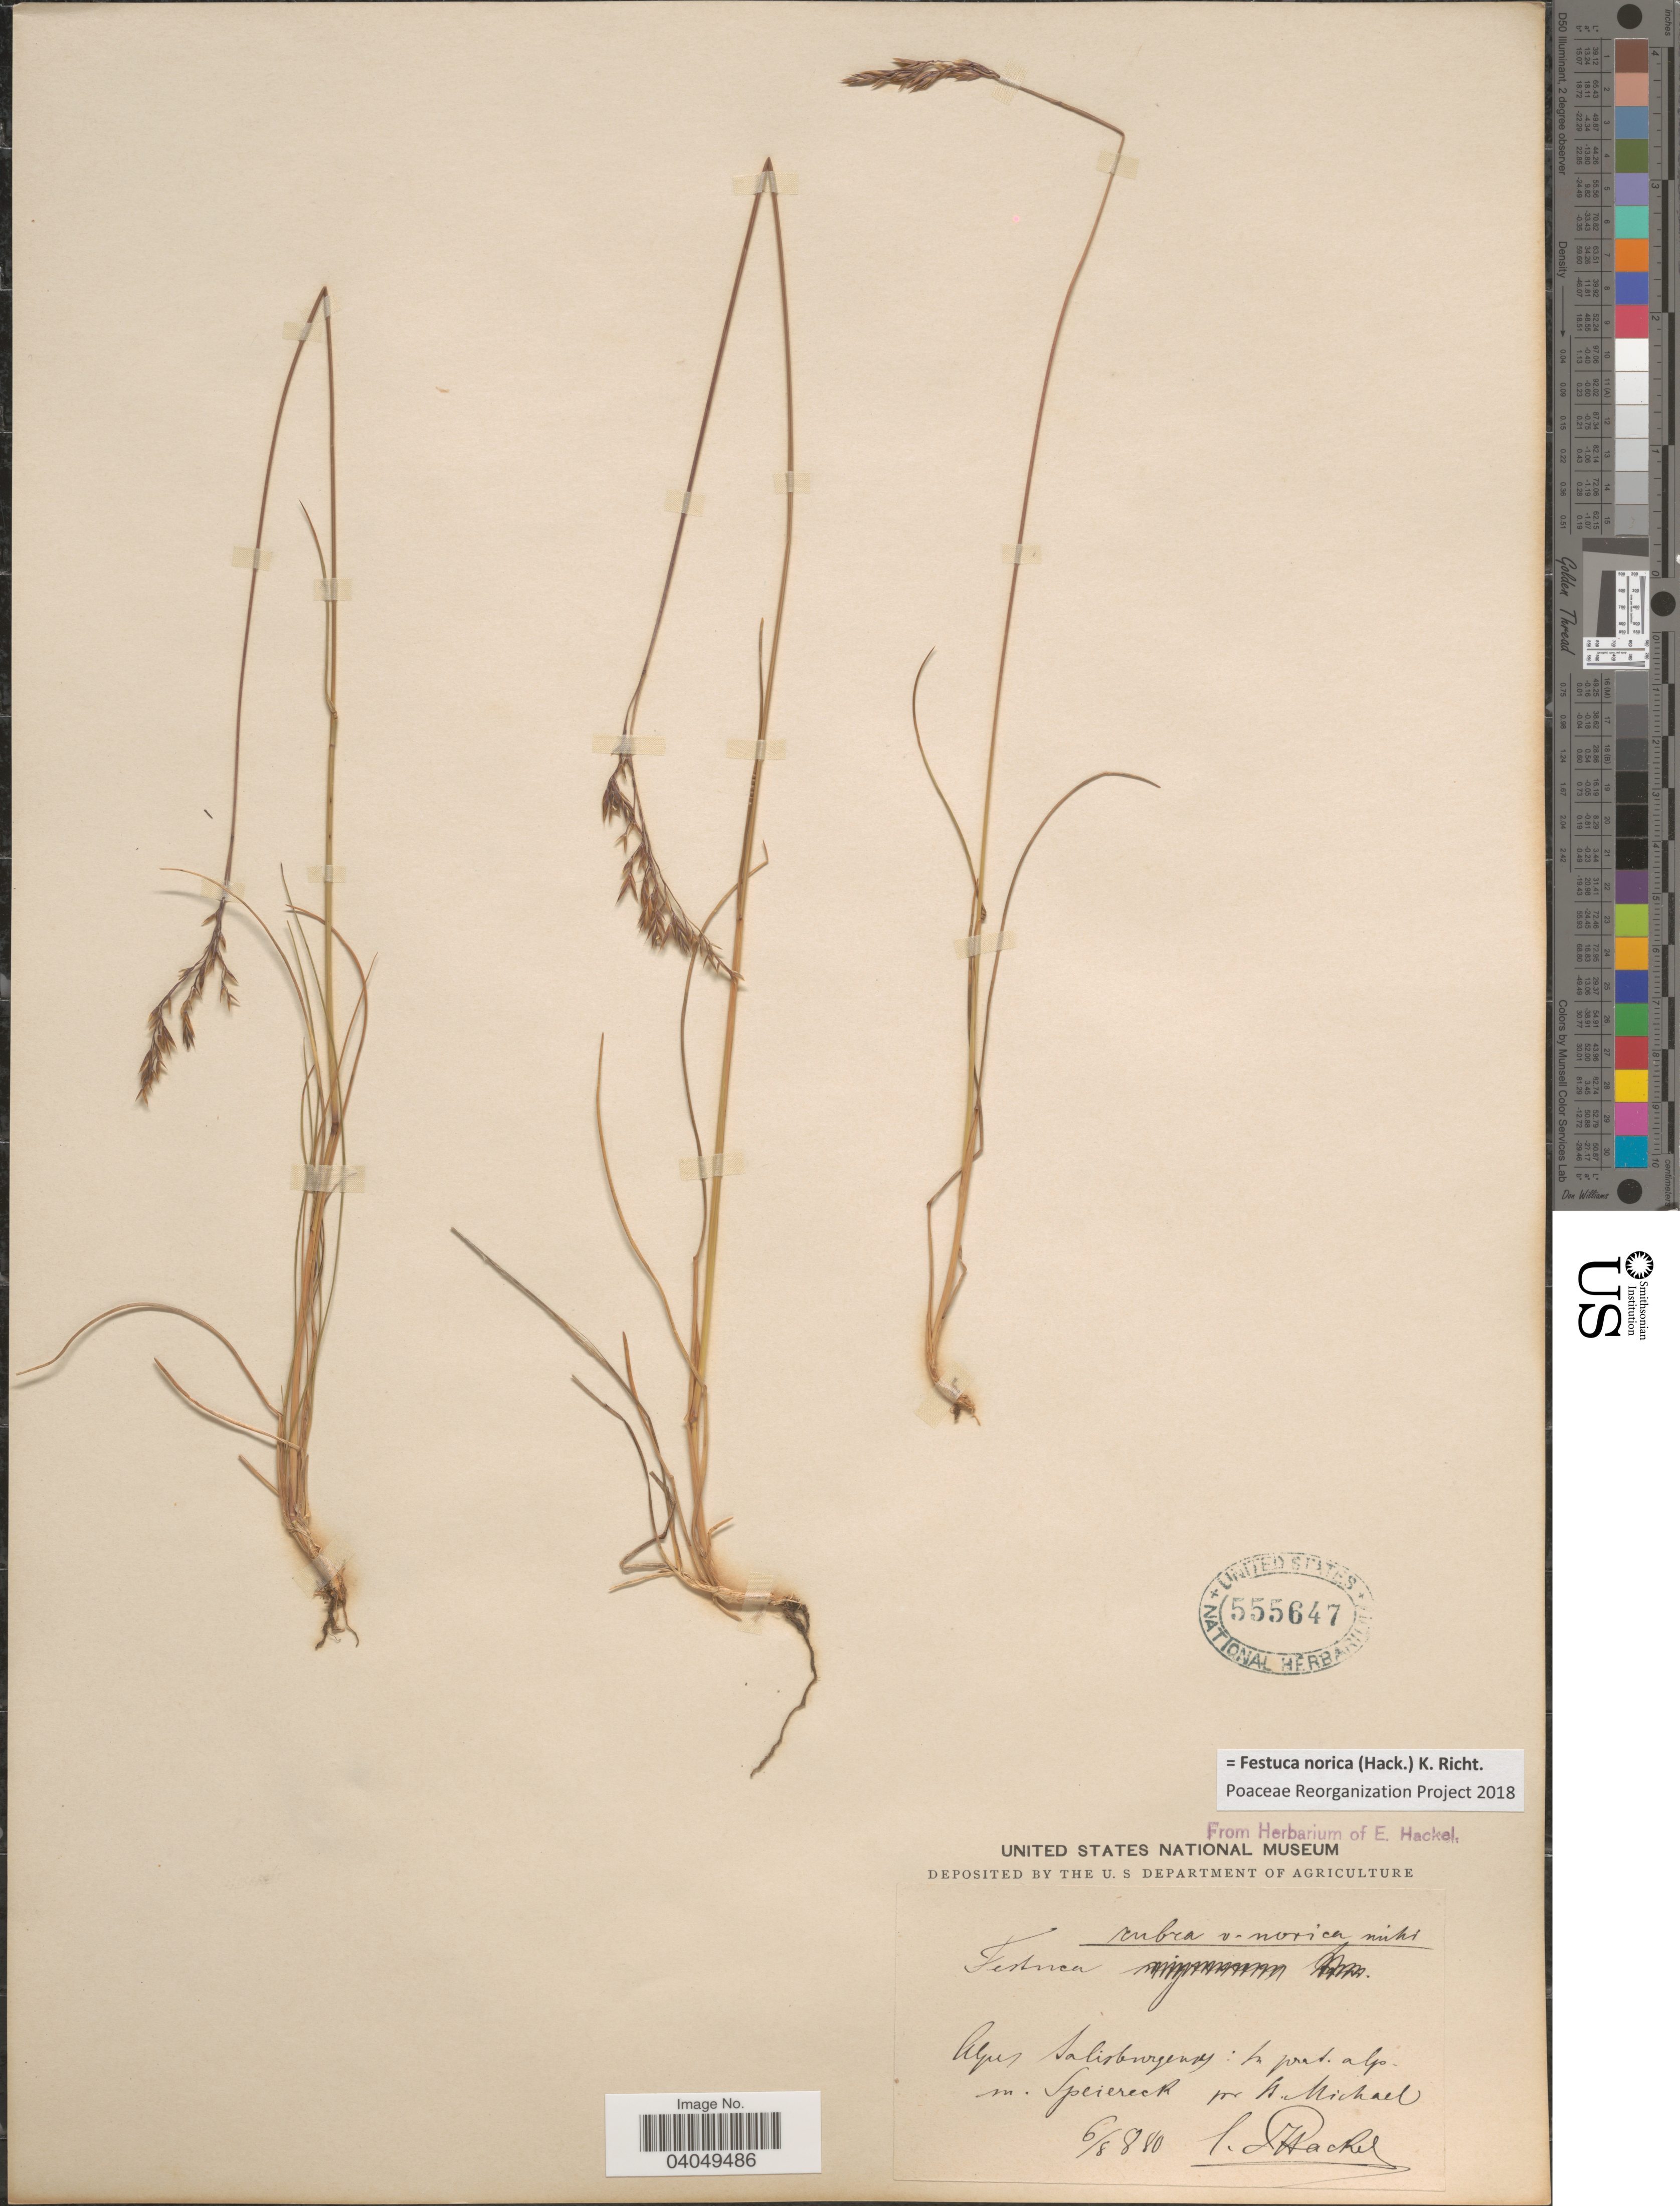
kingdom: Plantae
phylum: Tracheophyta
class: Liliopsida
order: Poales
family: Poaceae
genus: Festuca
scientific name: Festuca norica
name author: (Hack.) K. Richt.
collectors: J. Hackel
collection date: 1880-08-06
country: Austria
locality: Alpes Salisburgens. In prat. alp. mt. Speiereck pr. St. Michael.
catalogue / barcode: US 555647